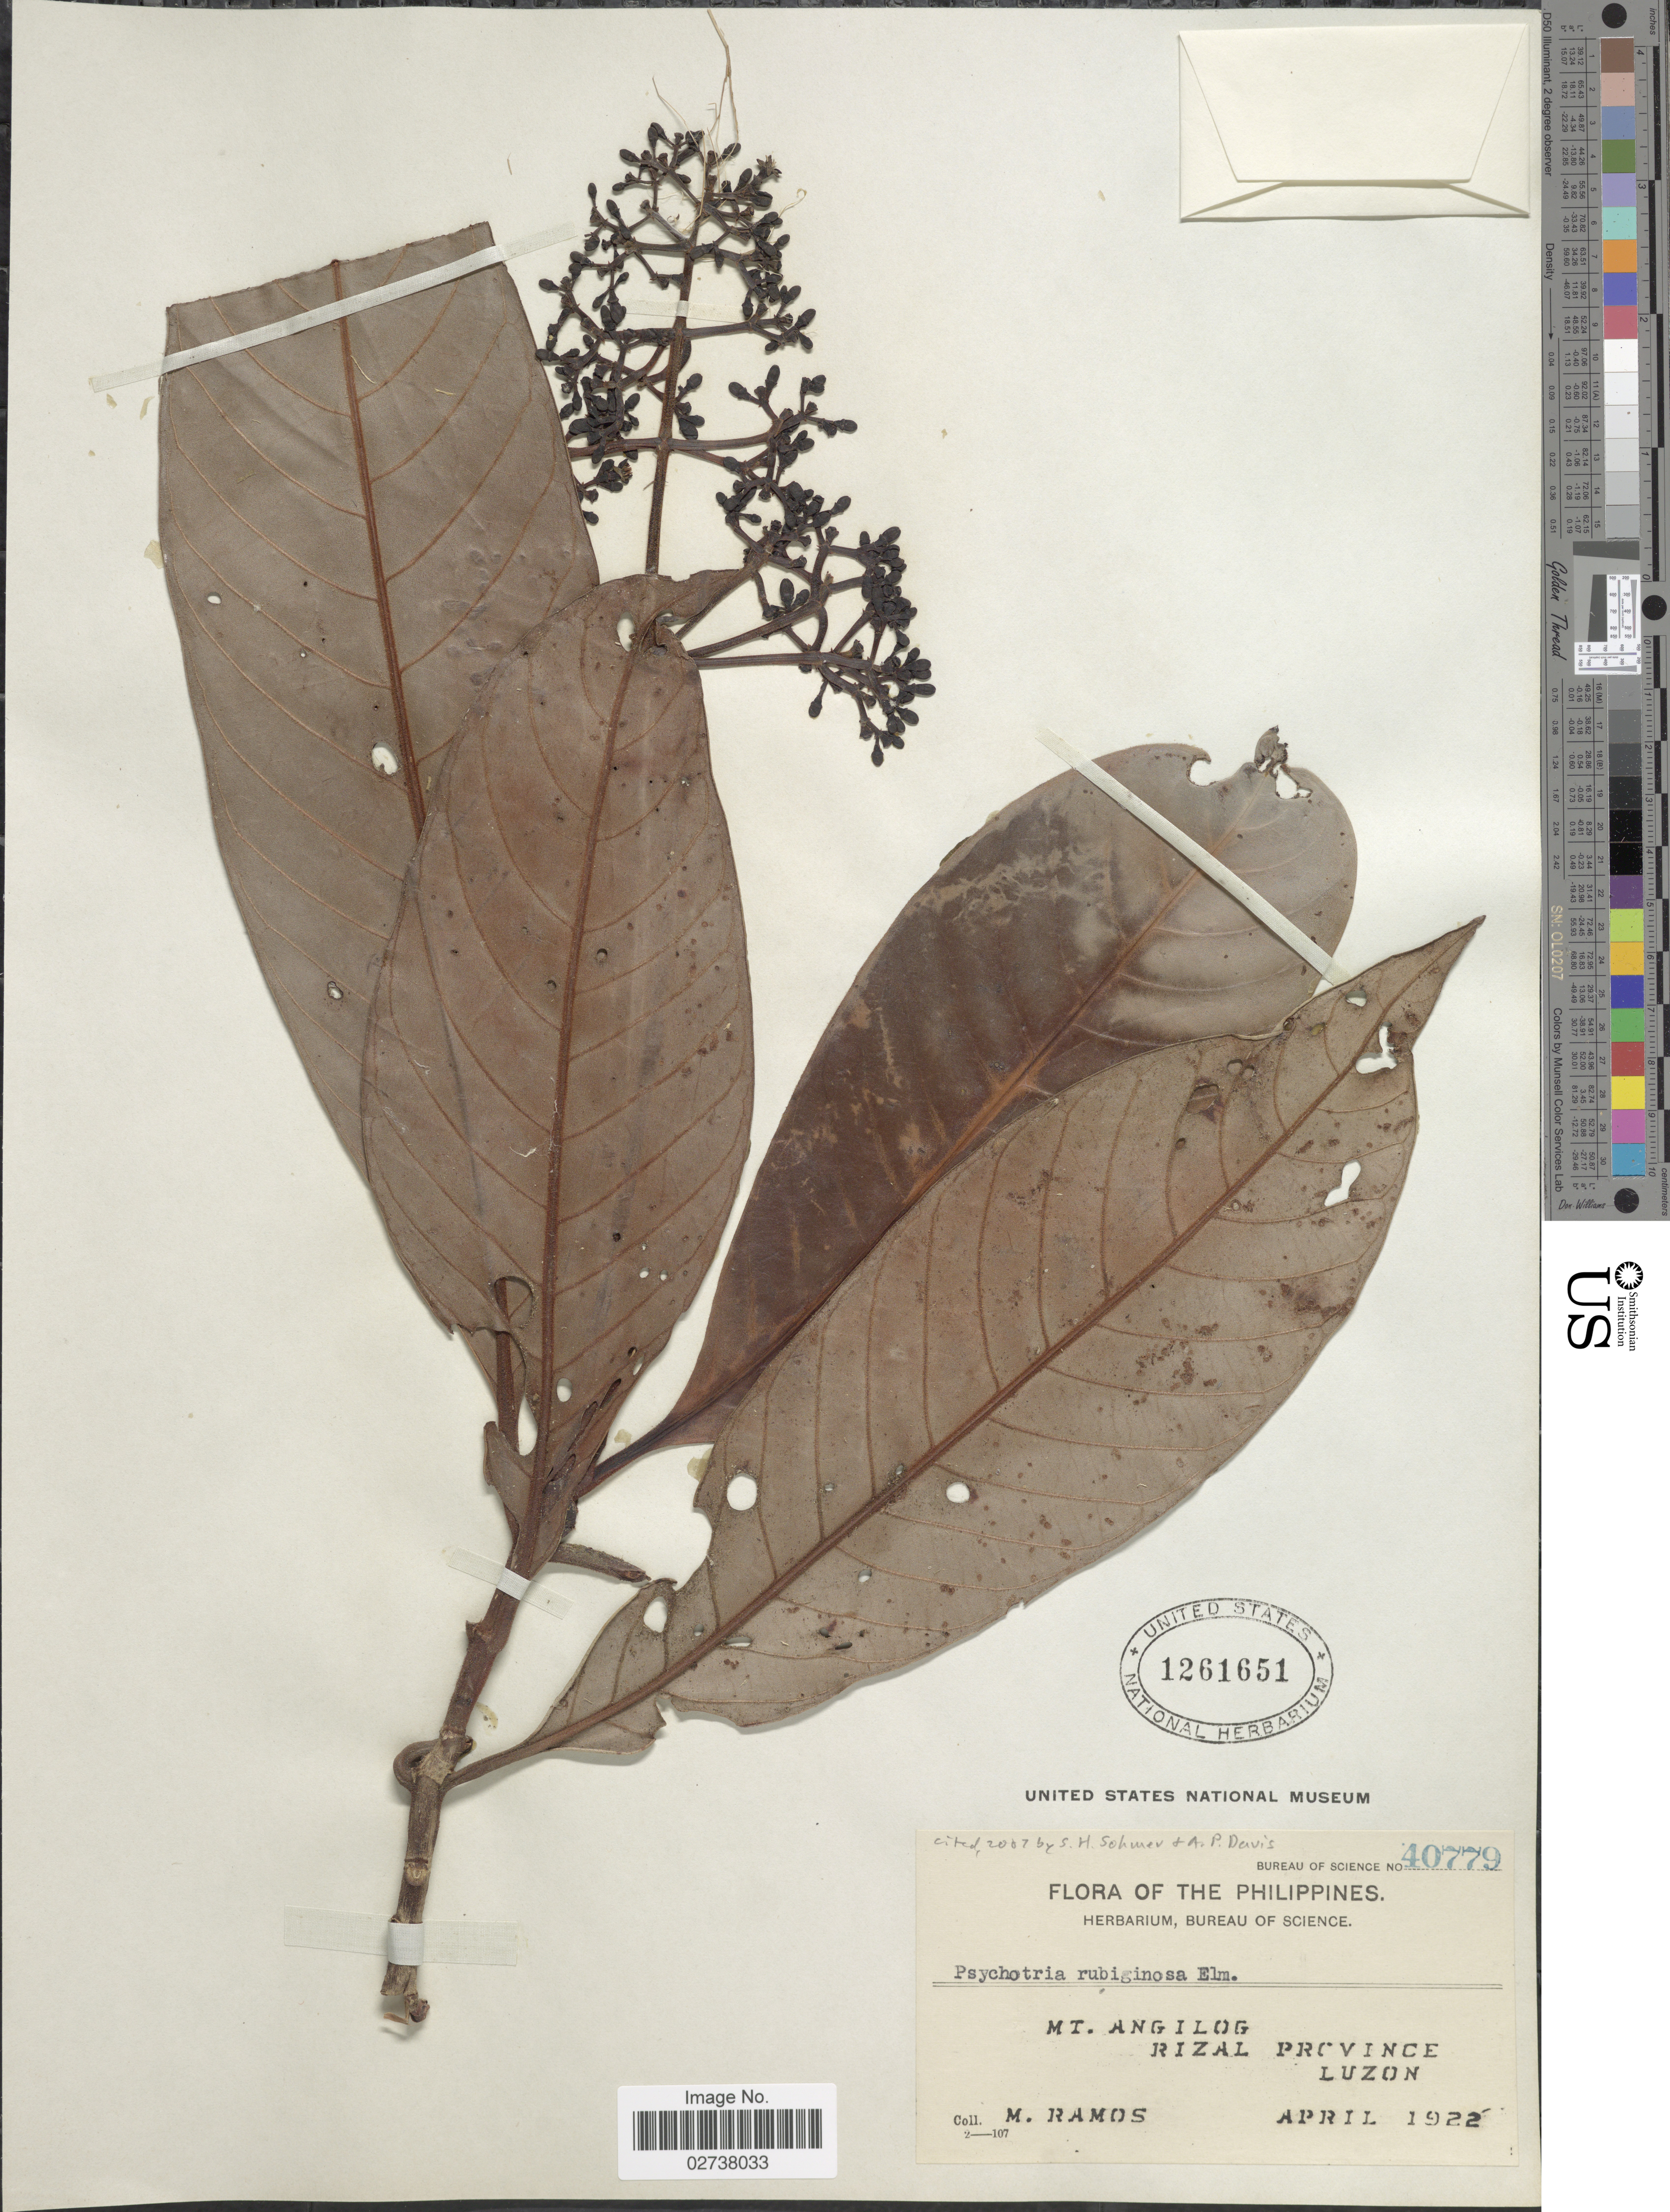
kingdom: Plantae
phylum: Tracheophyta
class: Magnoliopsida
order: Gentianales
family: Rubiaceae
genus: Psychotria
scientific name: Psychotria rubiginosa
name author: Elmer ex Merr.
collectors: M. Ramos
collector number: Bureau of Science 40779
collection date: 1922-04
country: Philippines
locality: Mt. Angilog Rizal Province.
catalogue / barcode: US 1261651